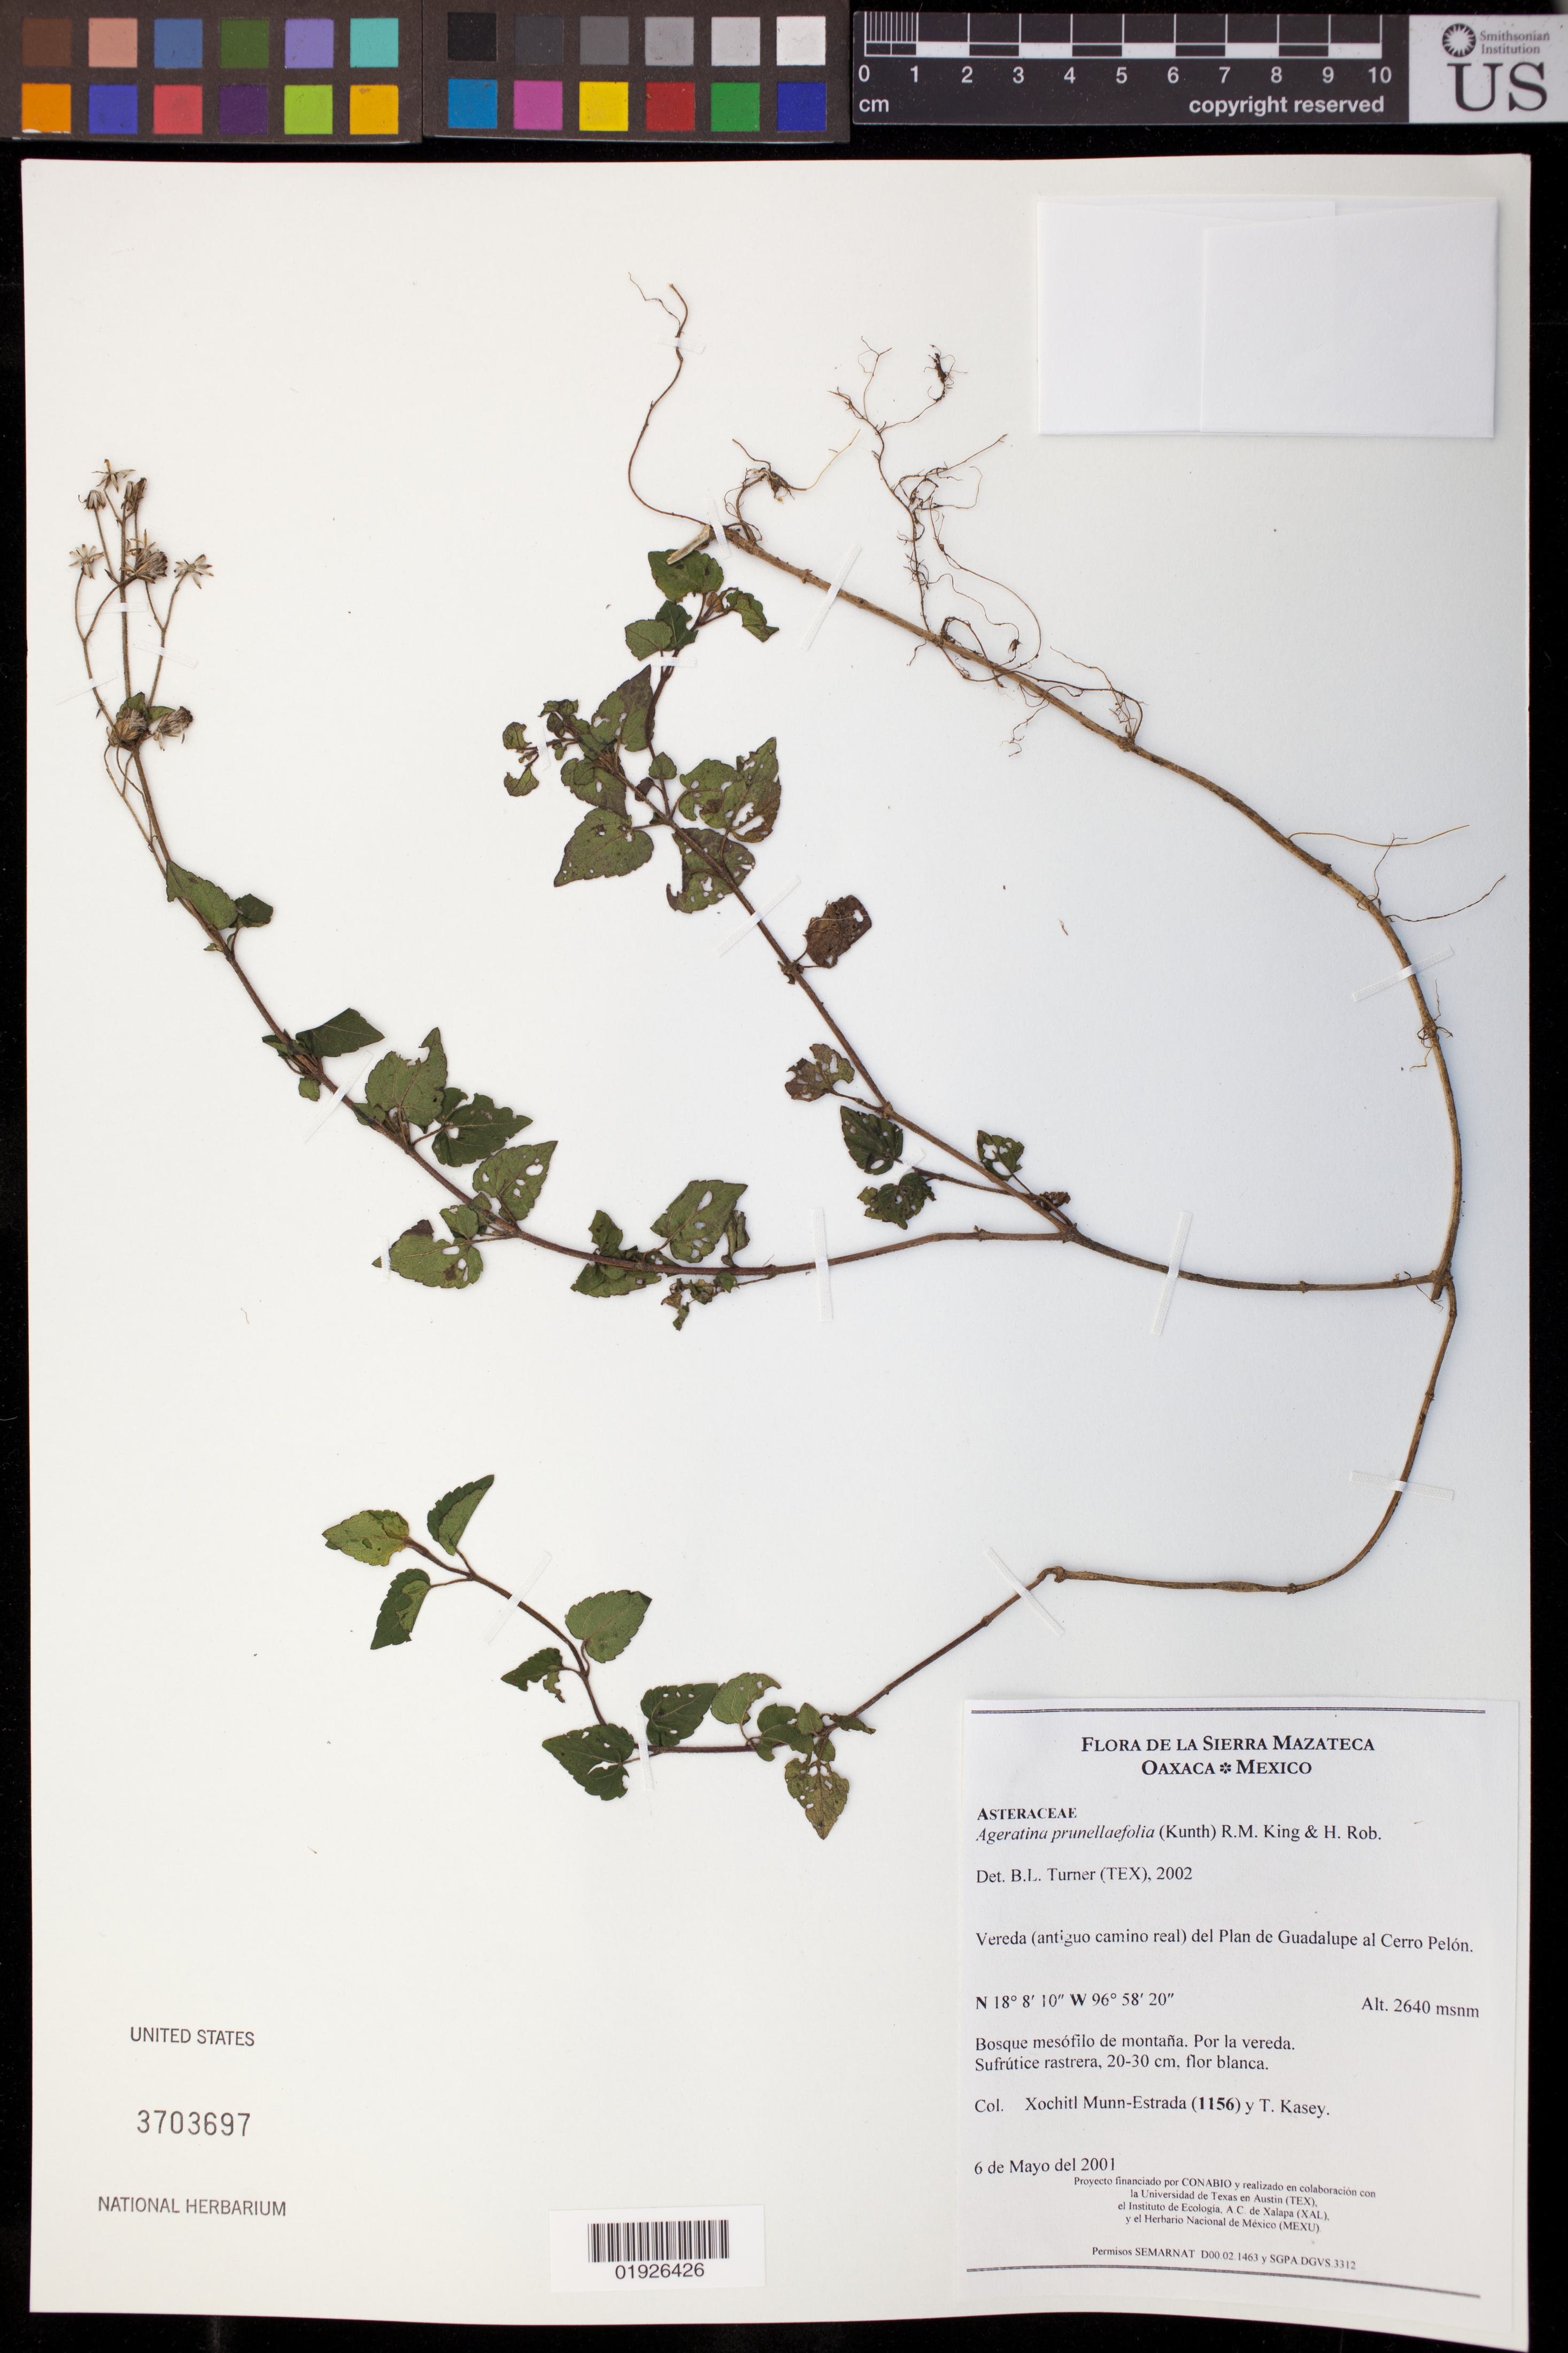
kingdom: Plantae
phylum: Tracheophyta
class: Magnoliopsida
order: Asterales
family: Asteraceae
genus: Ageratina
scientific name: Ageratina prunellaefolia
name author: (Kunth) R.M. King & H. Rob.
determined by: Turner, B. L.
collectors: X. Munn-Estrada & T. Kasey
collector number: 1156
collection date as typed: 6 de Mayo del 2001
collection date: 2001-05-06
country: Mexico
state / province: Oaxaca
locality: Vereda (antiguo camino real) del Plan de Guadalupe al Cerro Pelon.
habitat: Bosque mesofilo de montana. Por la vereda.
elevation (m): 2640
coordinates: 18 8 10 N, 96 58 20 W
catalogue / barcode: US 3703697